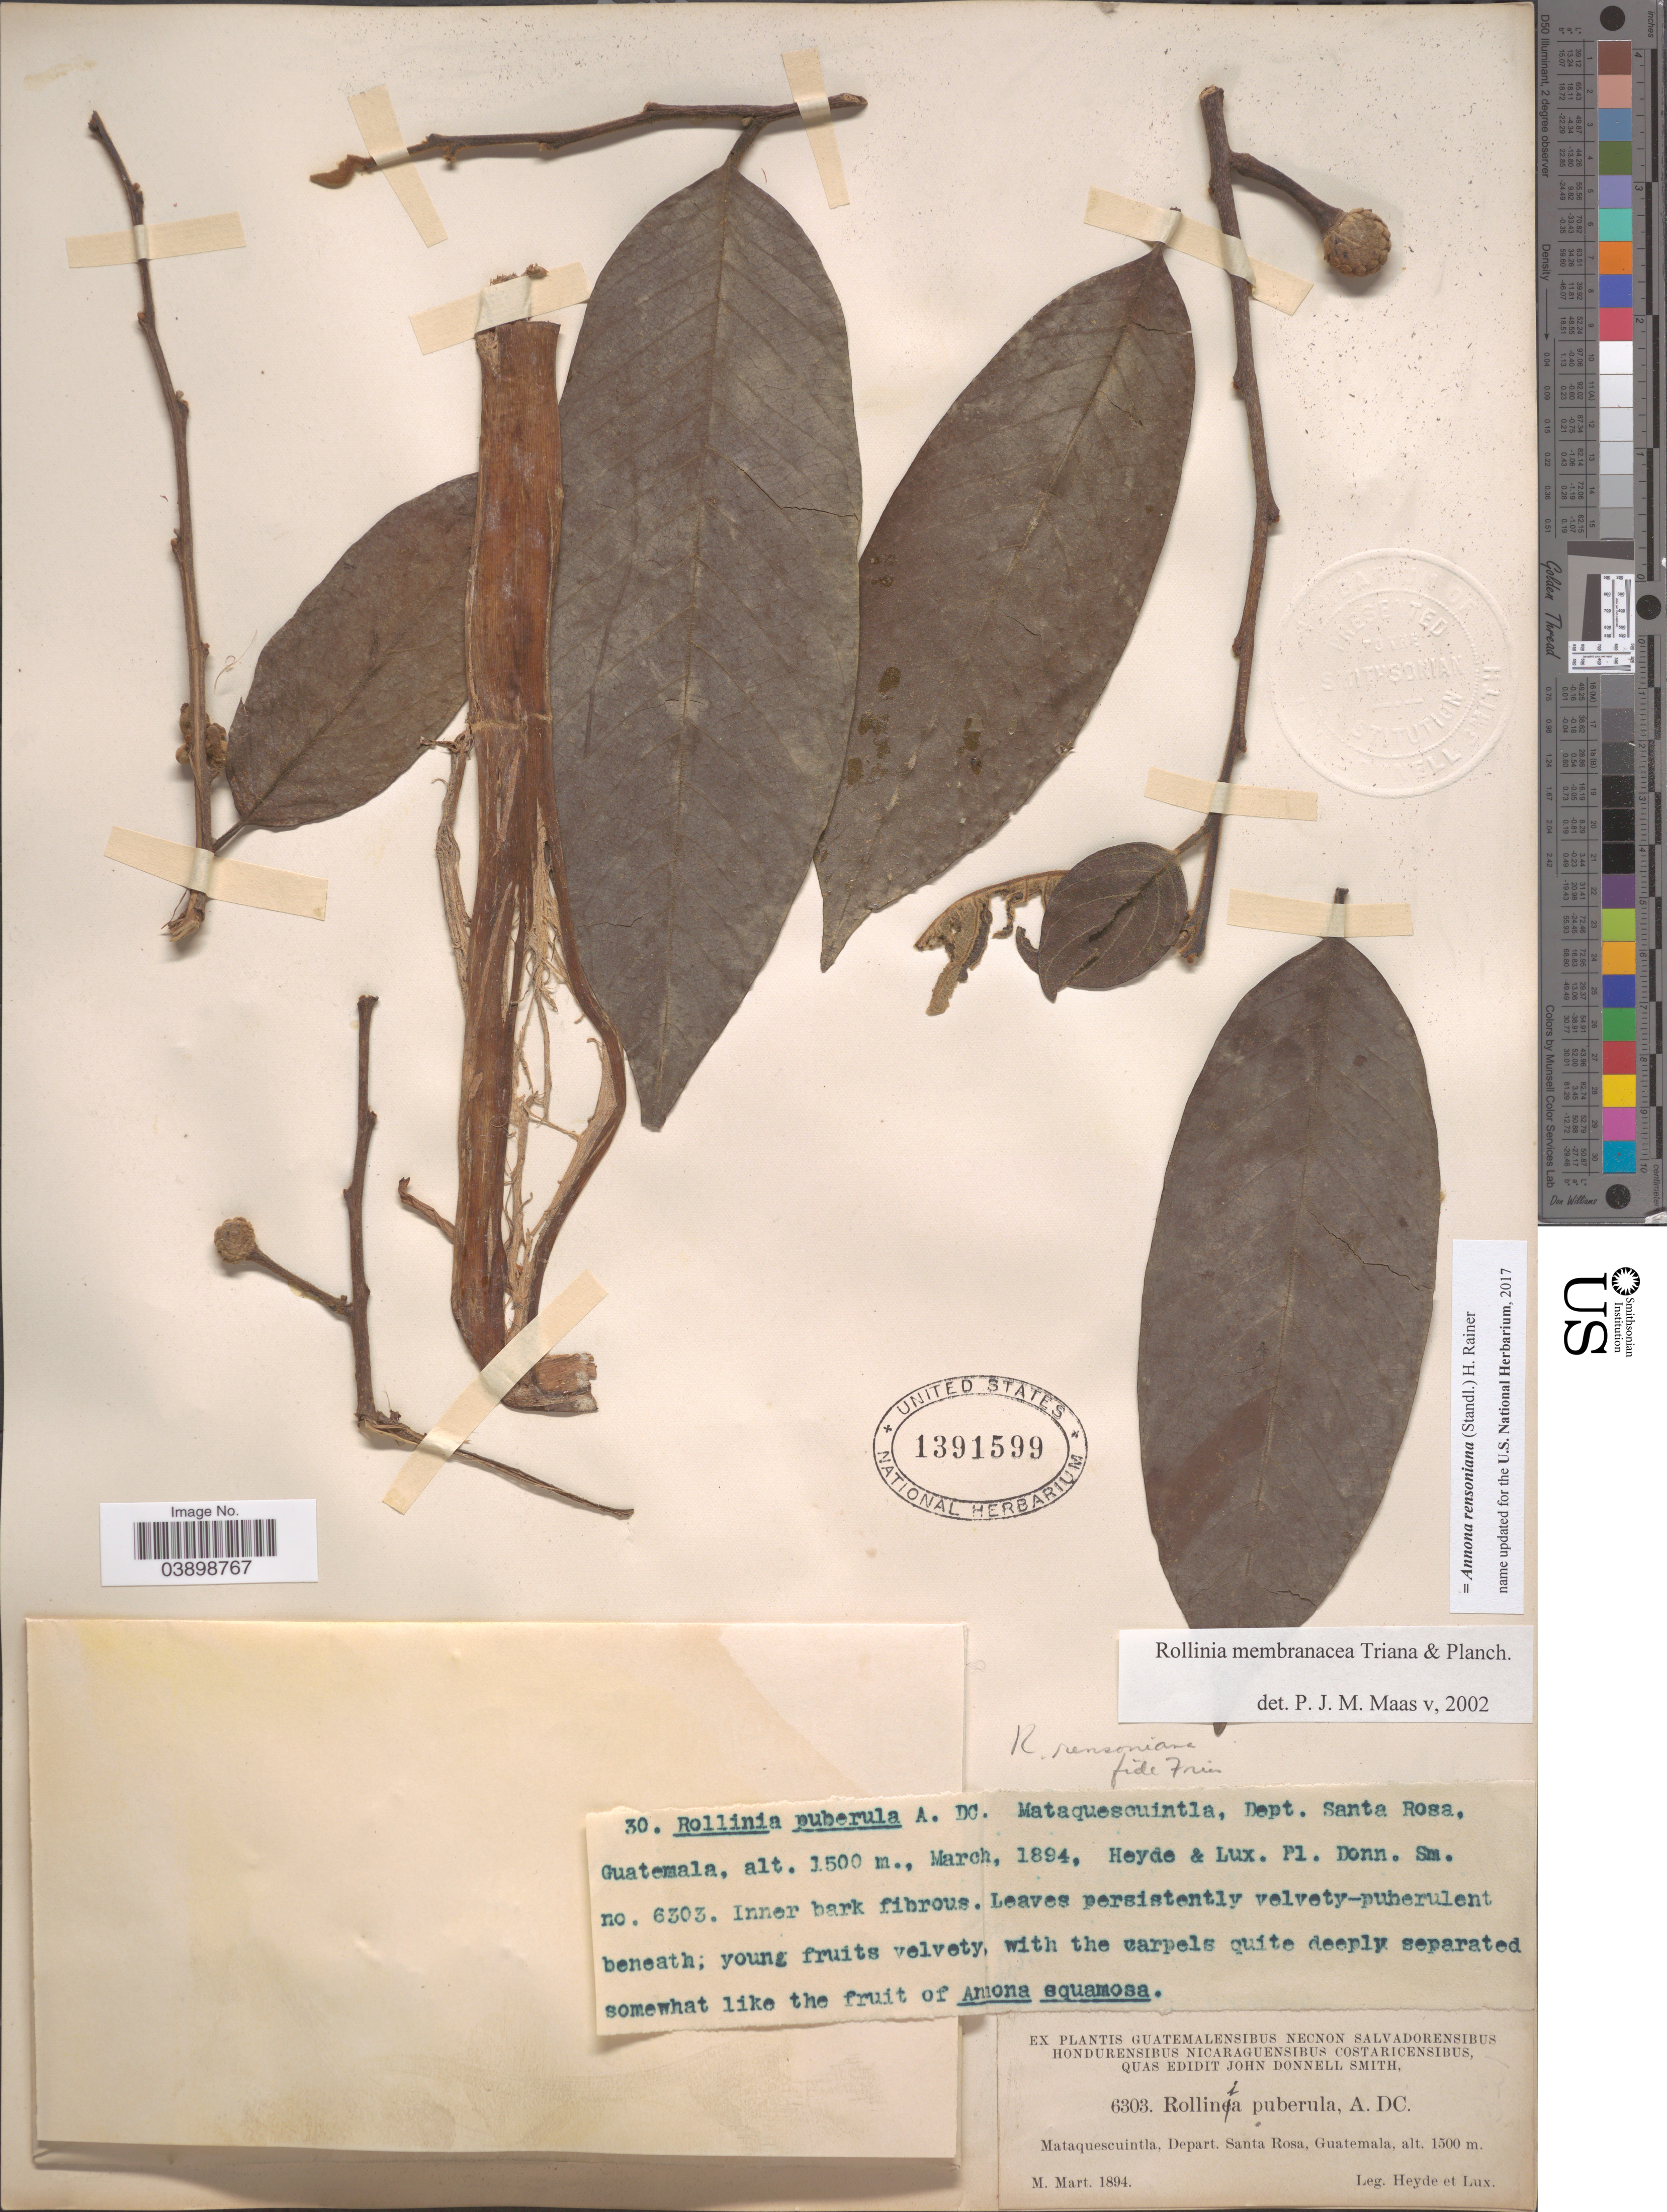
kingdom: Plantae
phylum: Tracheophyta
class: Magnoliopsida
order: Magnoliales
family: Annonaceae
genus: Annona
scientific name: Annona rensoniana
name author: (Standl.) H. Rainer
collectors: Heyde & Lux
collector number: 6303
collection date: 1894-03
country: Guatemala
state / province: Santa Rosa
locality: Mataquescuintla, Depart. Santa Rosa.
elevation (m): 1500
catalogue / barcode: US 1391599